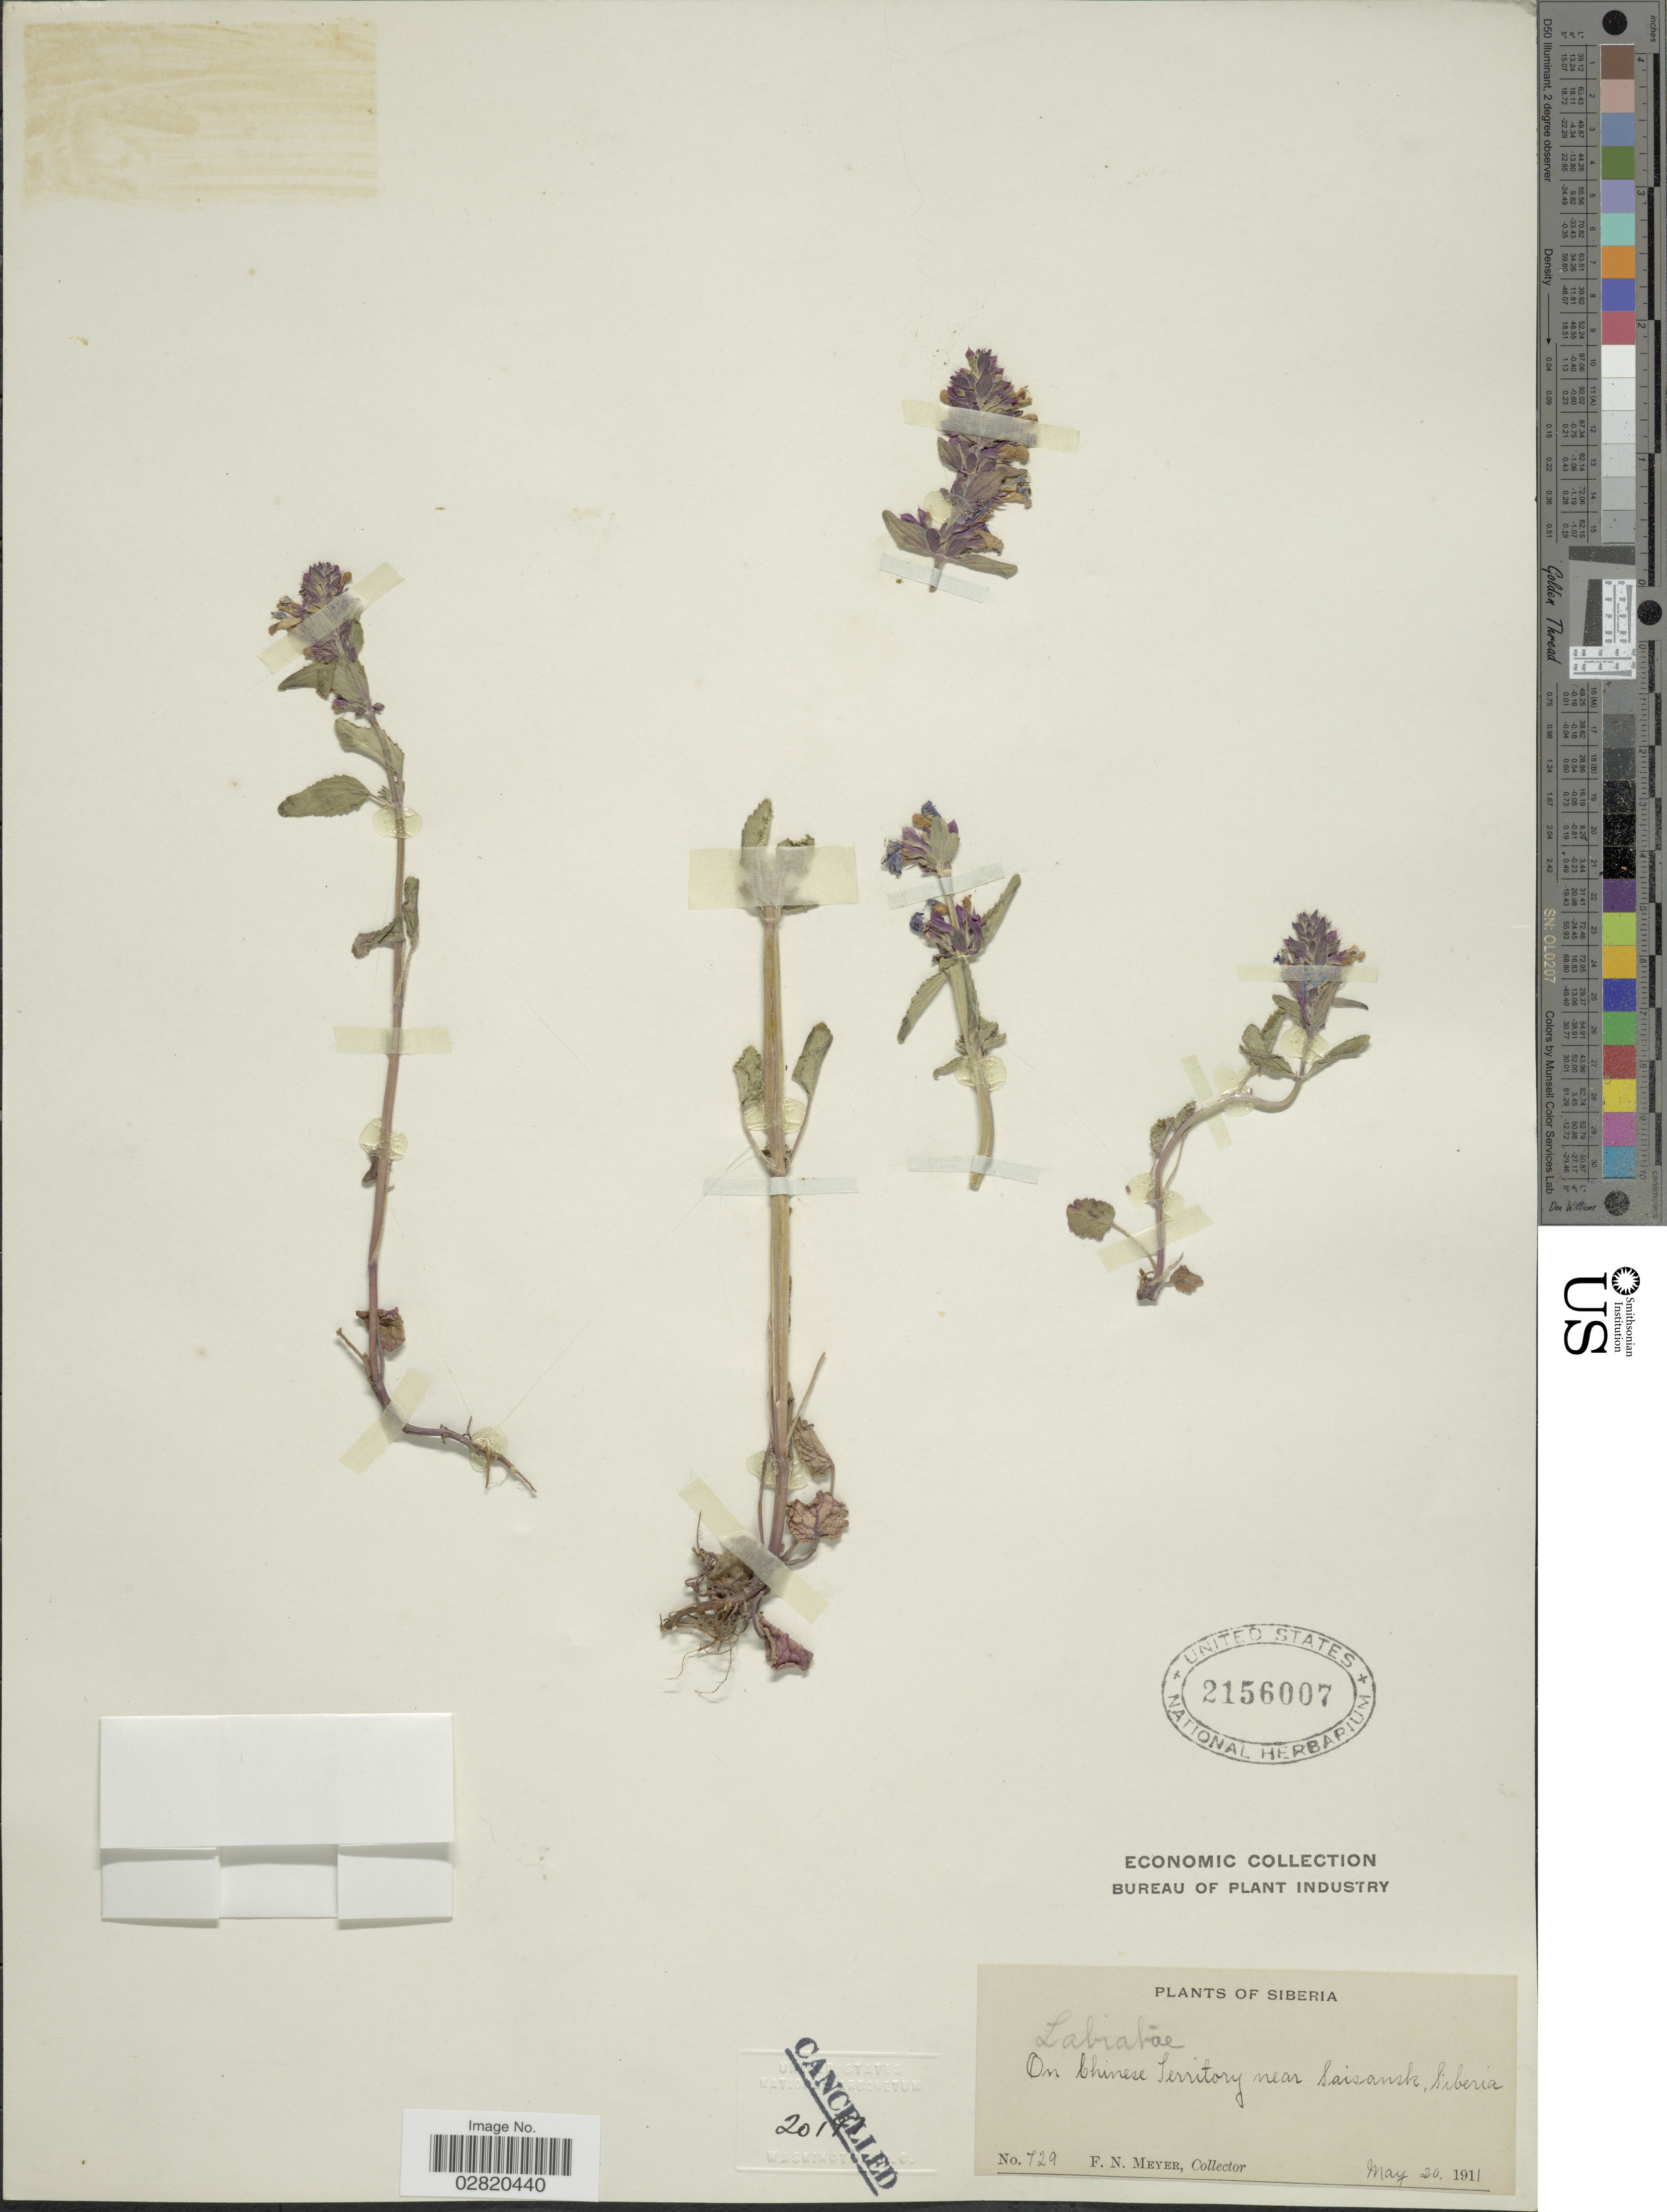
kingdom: Plantae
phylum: Tracheophyta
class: Magnoliopsida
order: Lamiales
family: Lamiaceae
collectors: F. N. Meyer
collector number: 729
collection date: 1911-05-20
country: Russian Federation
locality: Siberia. On Chinese Territory near Saisansk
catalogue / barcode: US 2156007